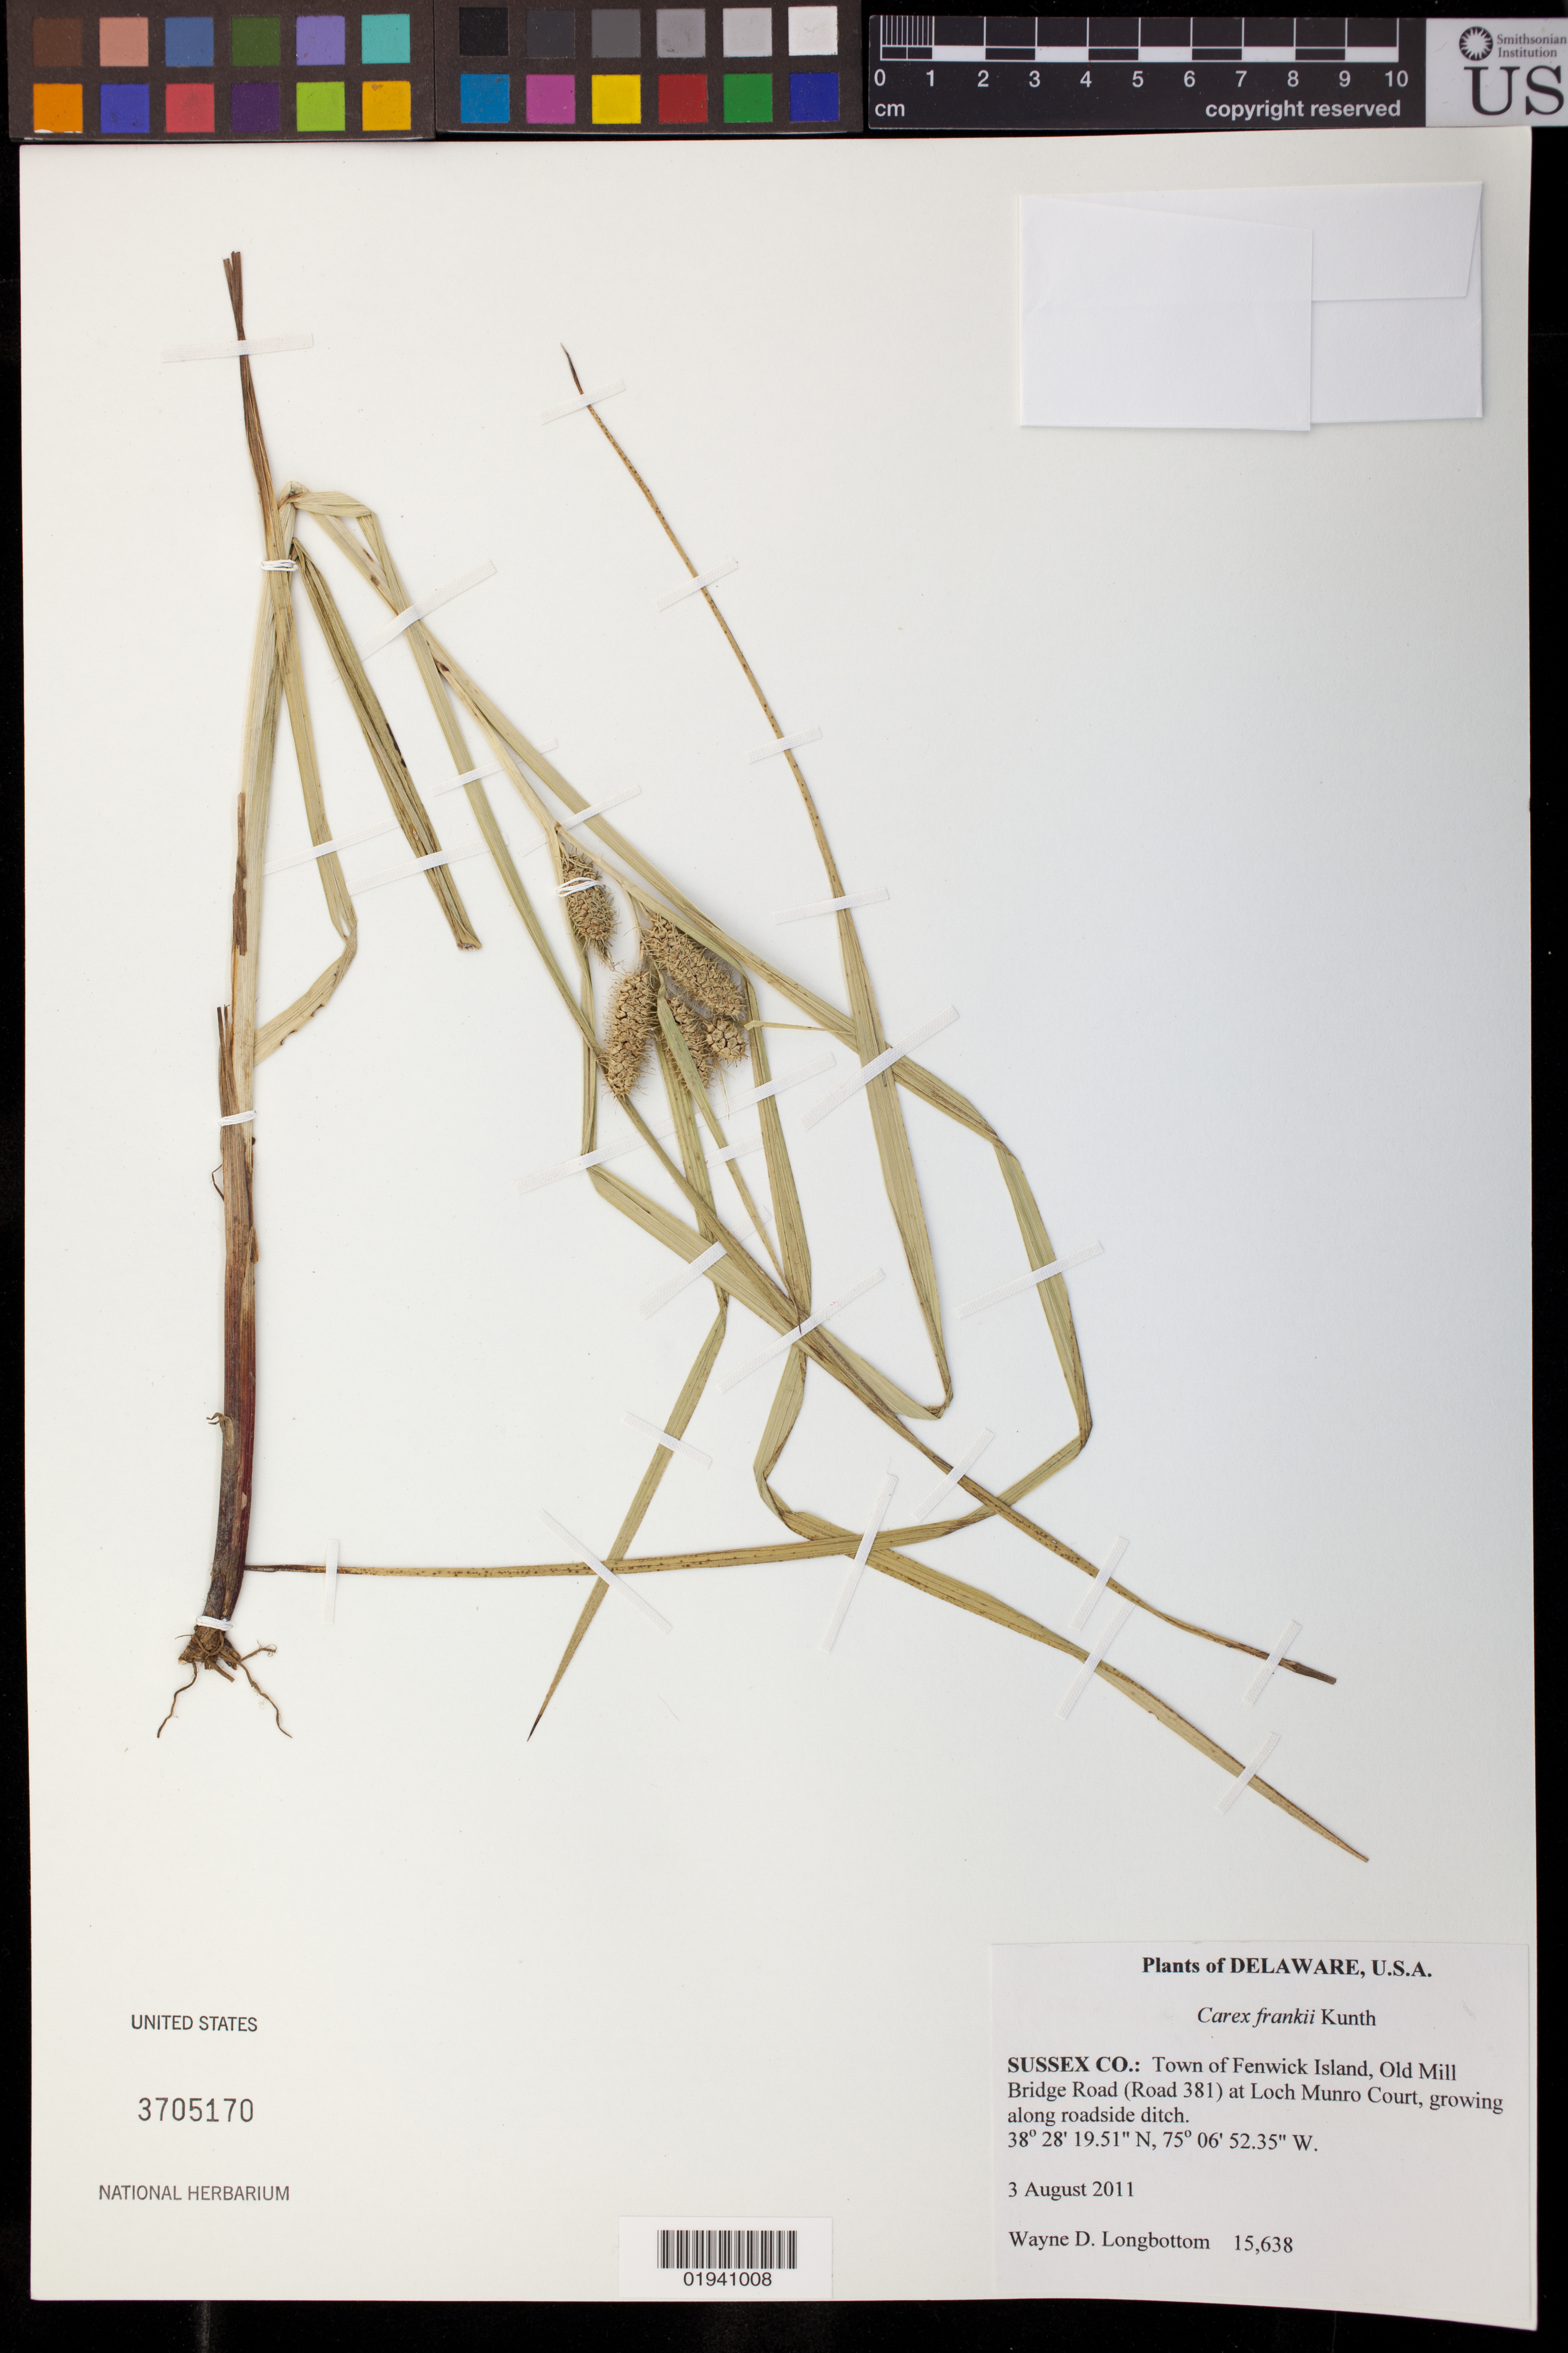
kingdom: Plantae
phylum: Tracheophyta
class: Liliopsida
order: Poales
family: Cyperaceae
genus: Carex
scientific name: Carex frankii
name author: Kunth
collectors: W. D. Longbottom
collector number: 15638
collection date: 2011-08-03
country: United States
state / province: Maryland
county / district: Sussex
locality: Town of Fenwick Island, Old Mill Bridge Road (Road 381) at Loch Munro Court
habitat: growing along roadside ditch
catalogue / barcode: US 3705170